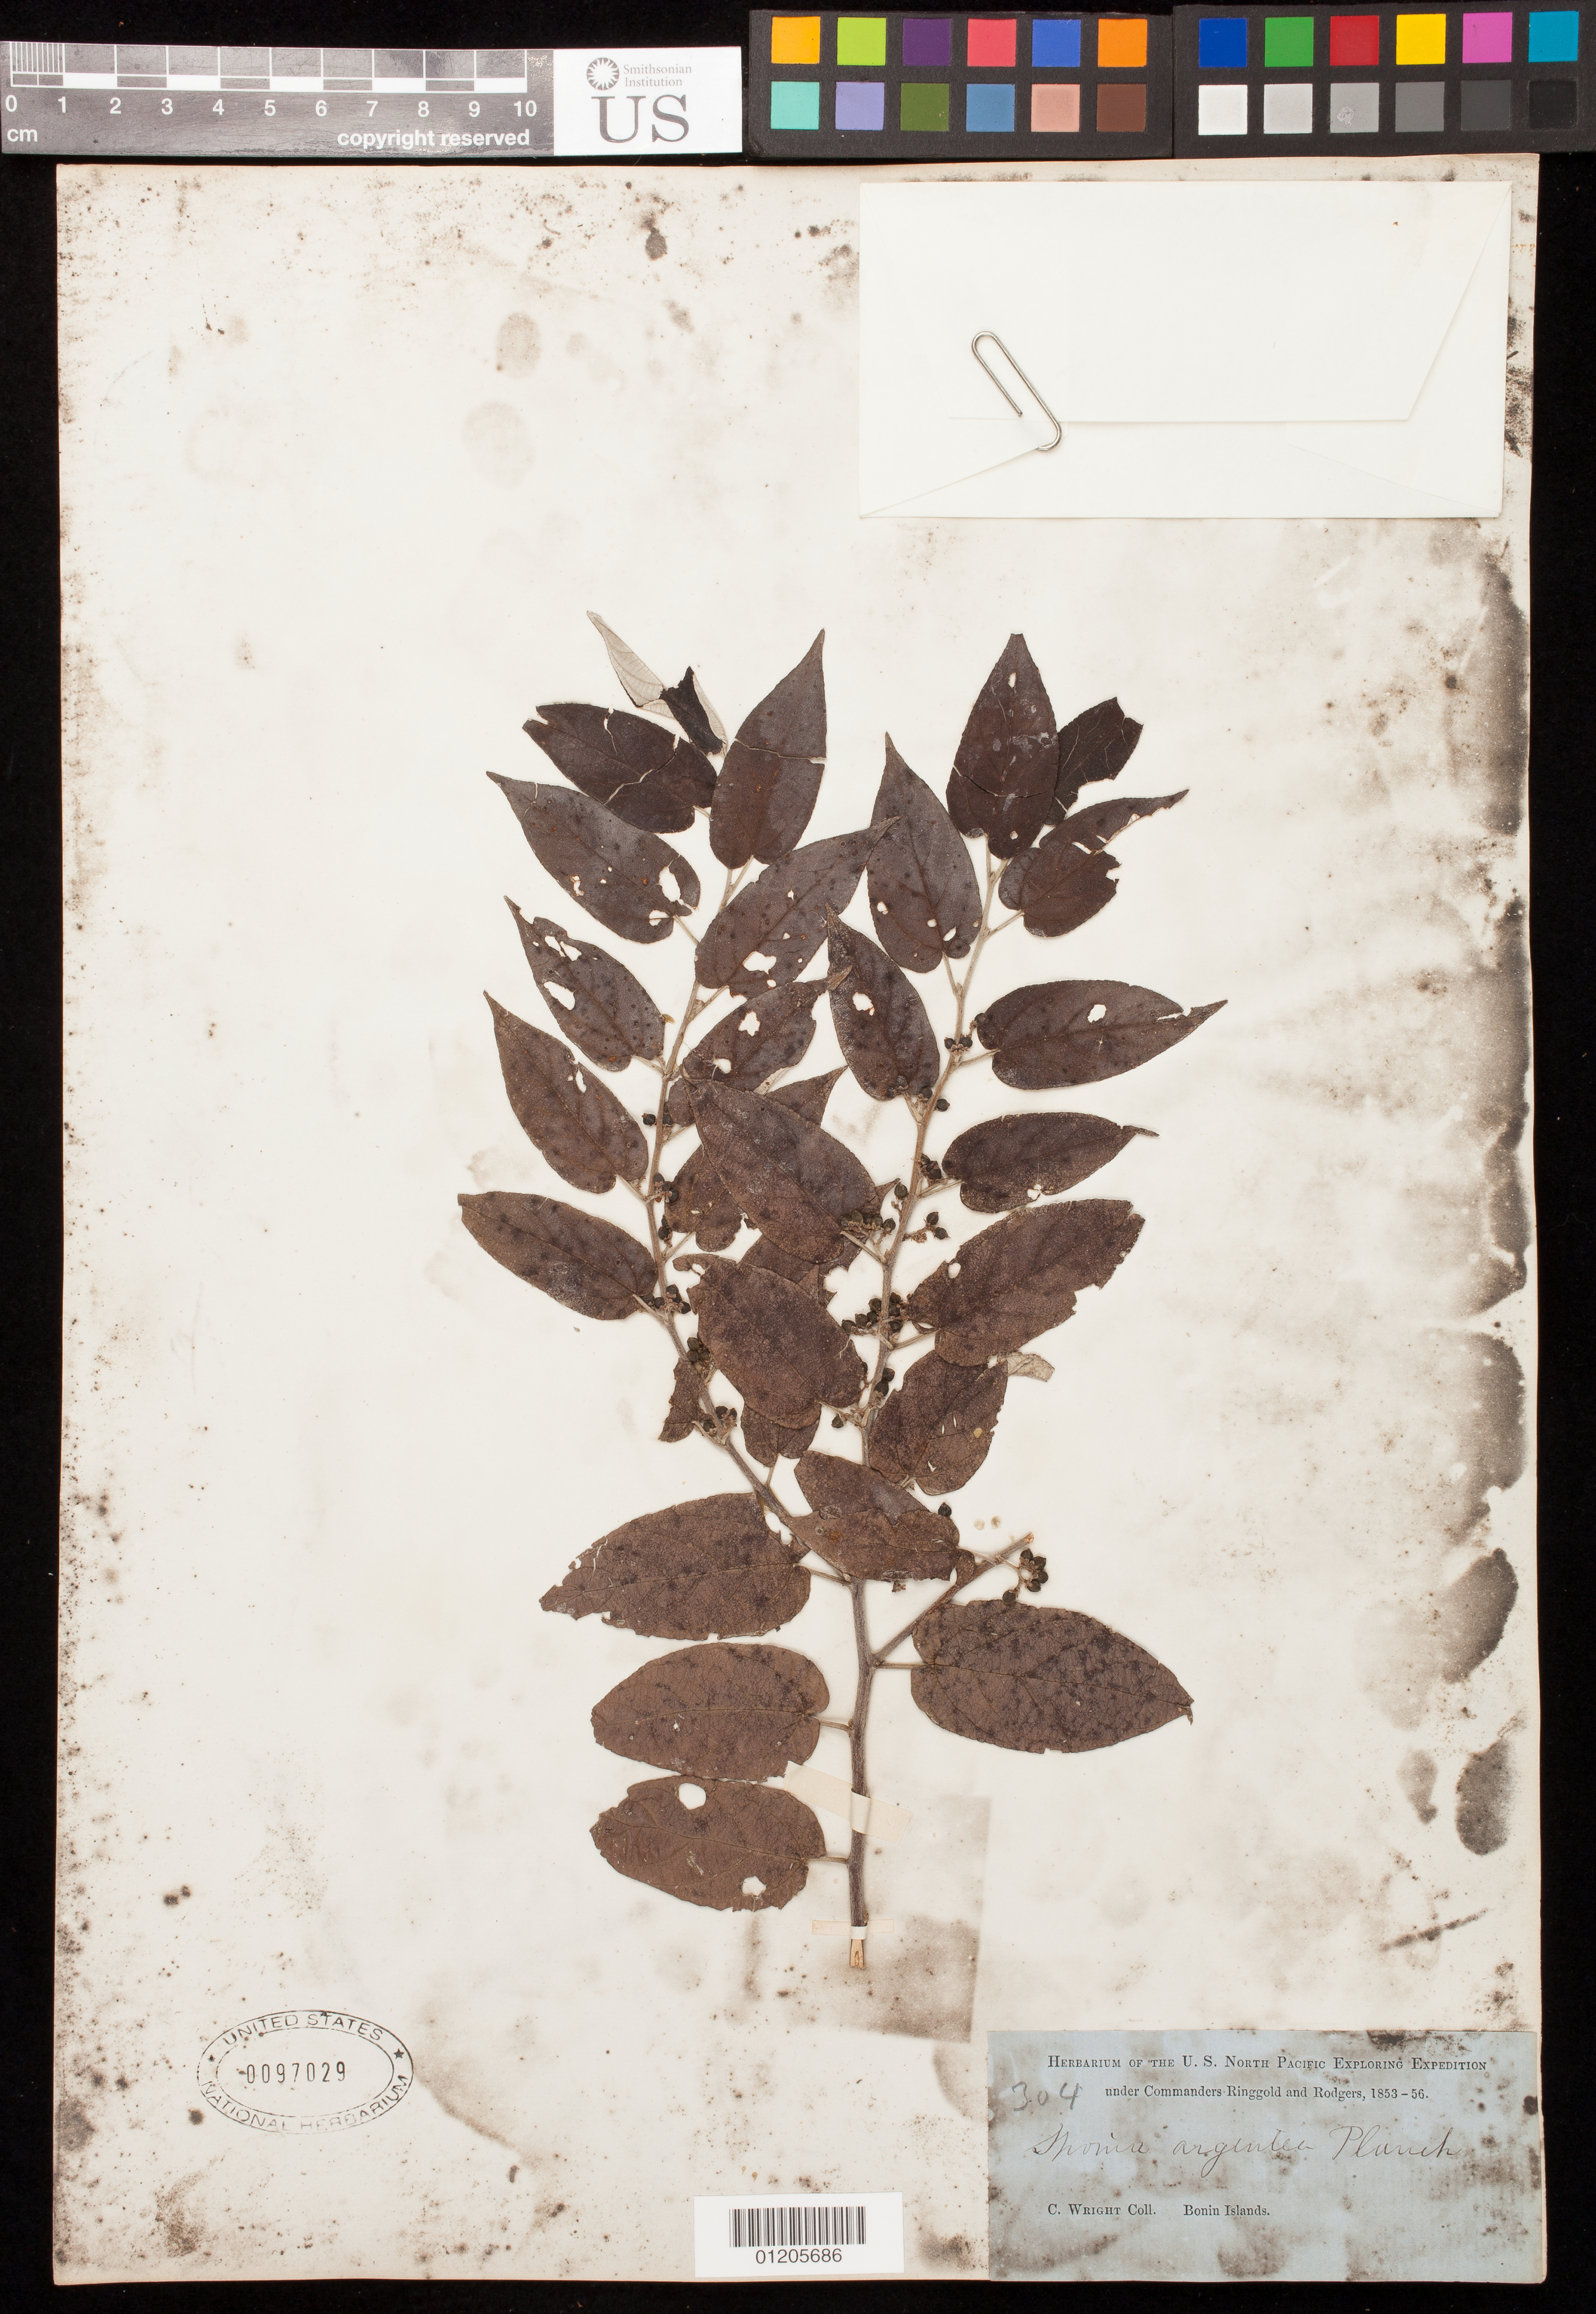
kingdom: Plantae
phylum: Tracheophyta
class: Magnoliopsida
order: Fagales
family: Fagaceae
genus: Quercus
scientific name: Quercus hancei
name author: Benth.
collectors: C. Wright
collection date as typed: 1853 to -- -- 1856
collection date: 1853/1856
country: China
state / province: Hong Kong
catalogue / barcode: US 39956